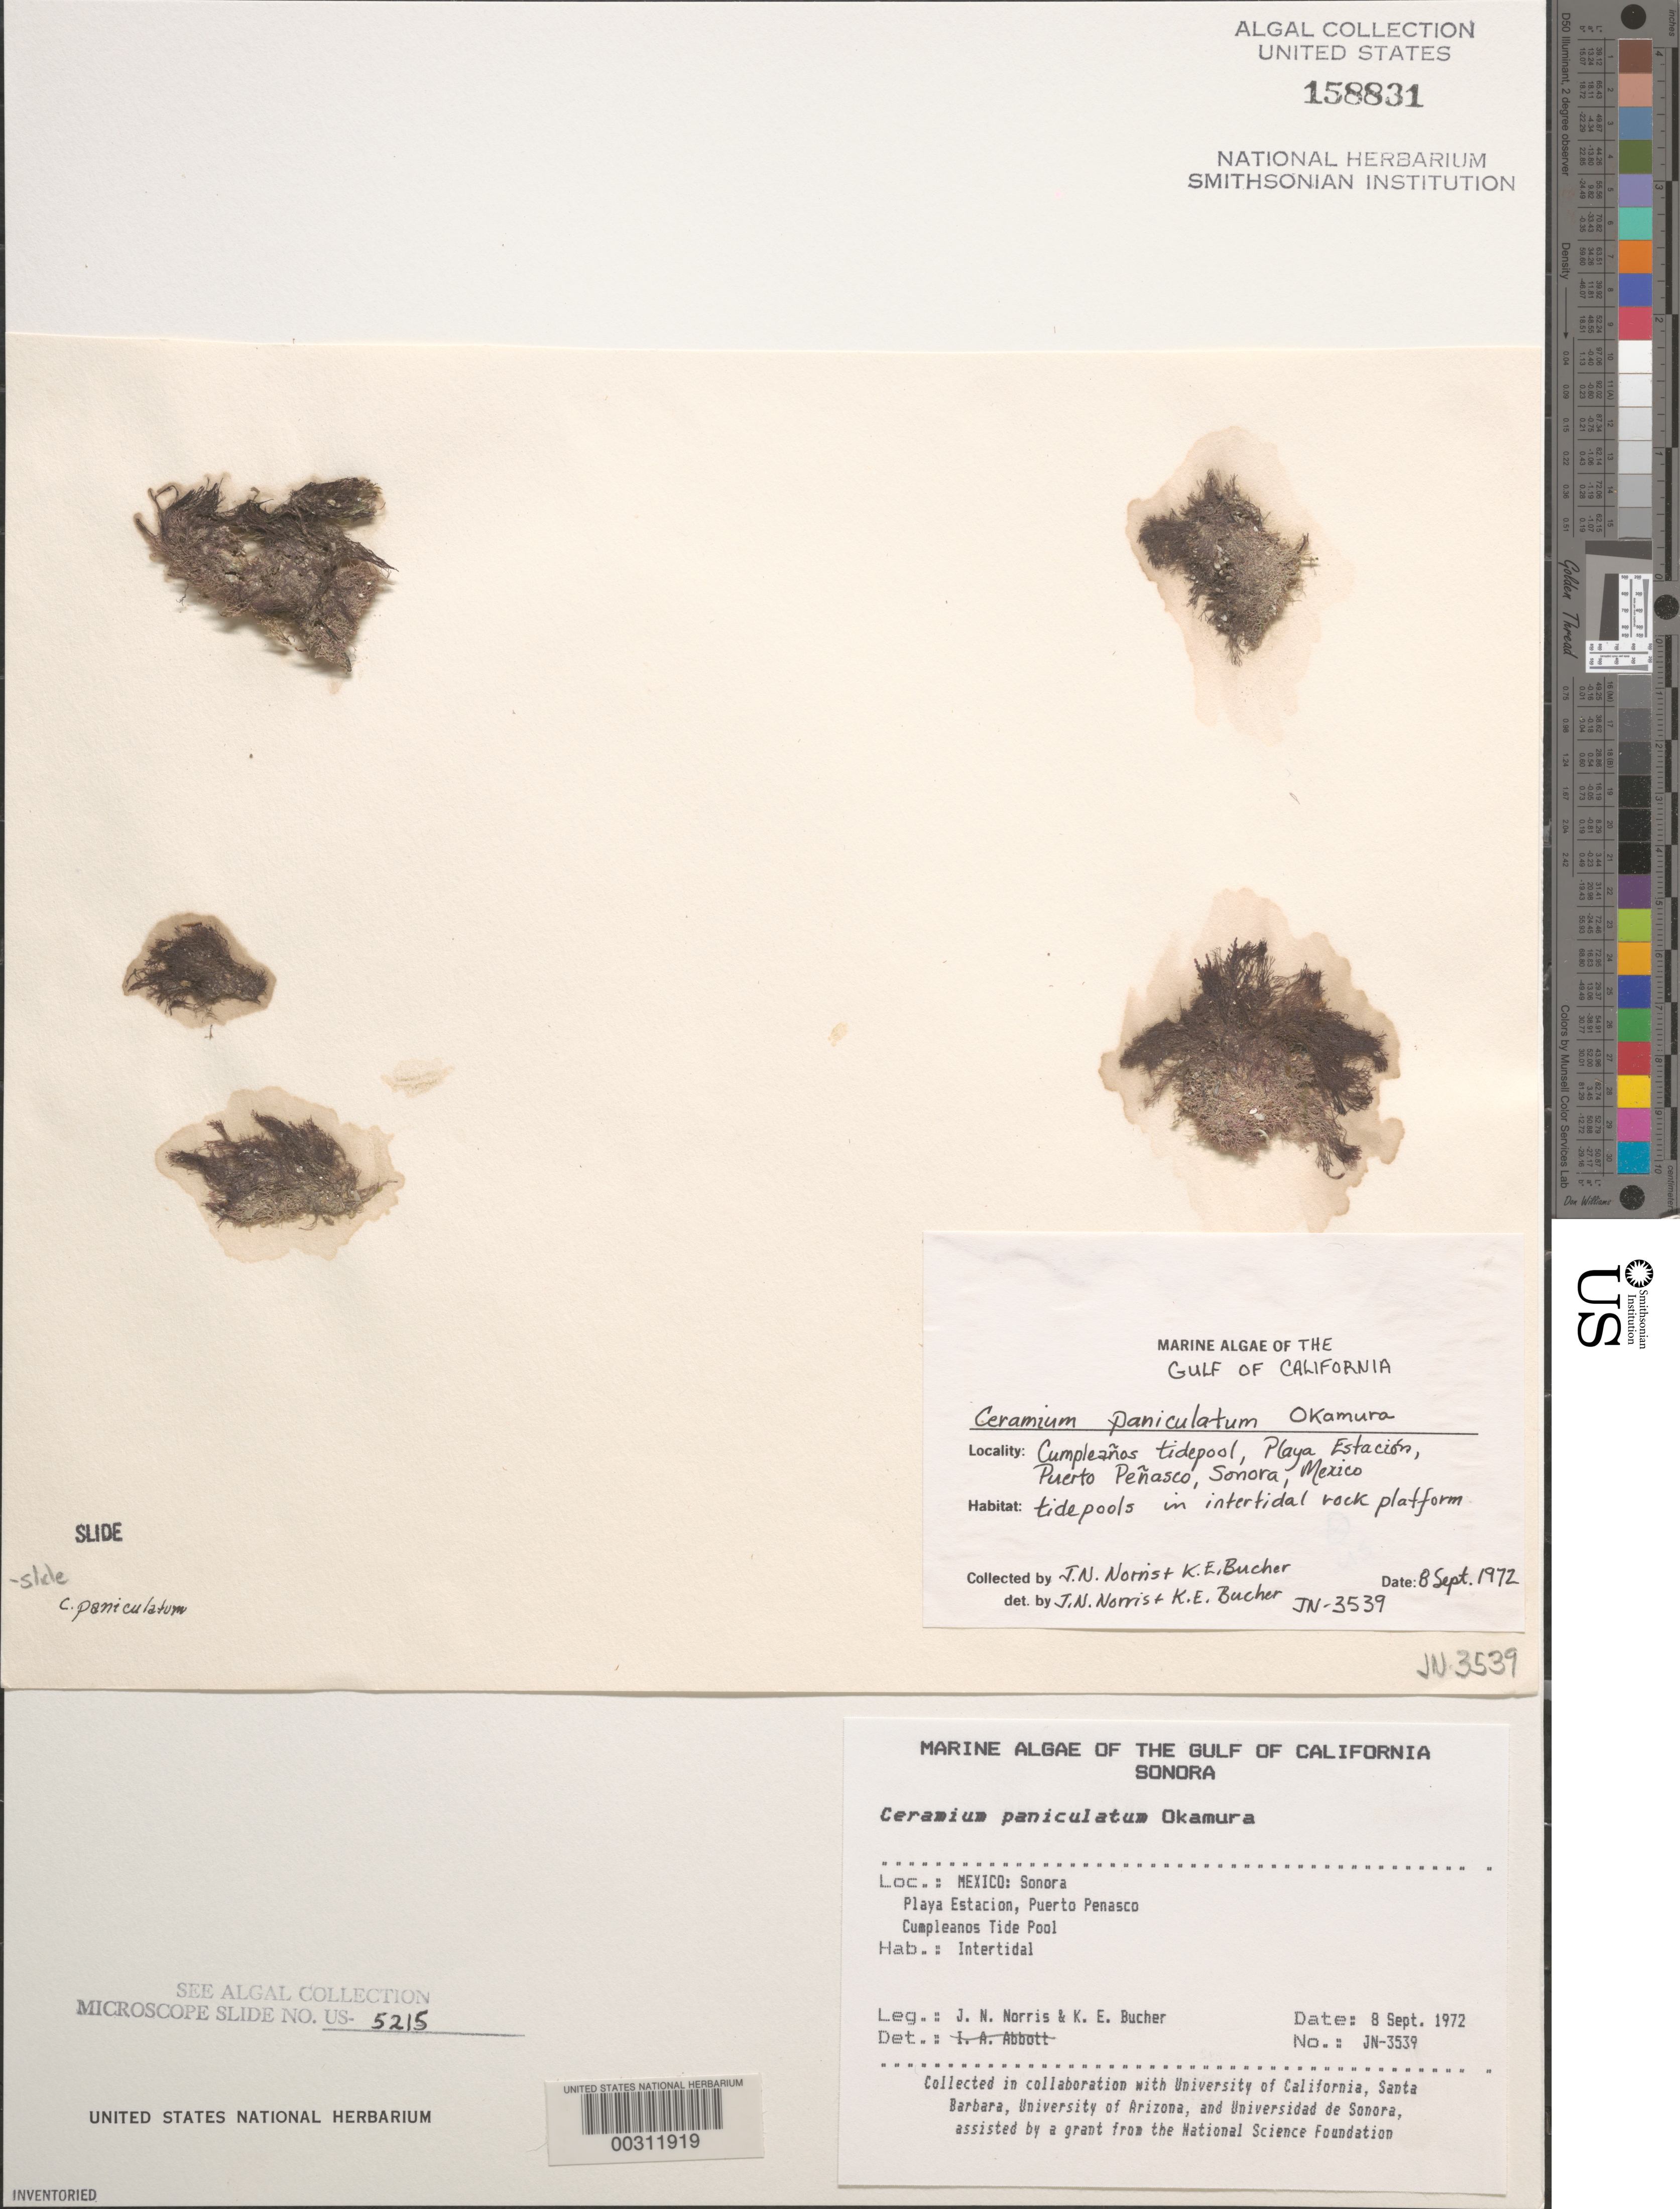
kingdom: Plantae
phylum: Rhodophyta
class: Florideophyceae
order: Ceramiales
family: Ceramiaceae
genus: Ceramium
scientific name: Ceramium paniculatum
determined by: Bucher, K. E.; Norris, J. N.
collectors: J. N. Norris & K. E. Bucher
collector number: JN-3539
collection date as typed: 08 Sep 1972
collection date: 1972-09-08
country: Mexico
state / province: Sonora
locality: Playa Estacion, Puerto Penasco, Cumpleanos tide pool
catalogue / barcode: US 158831